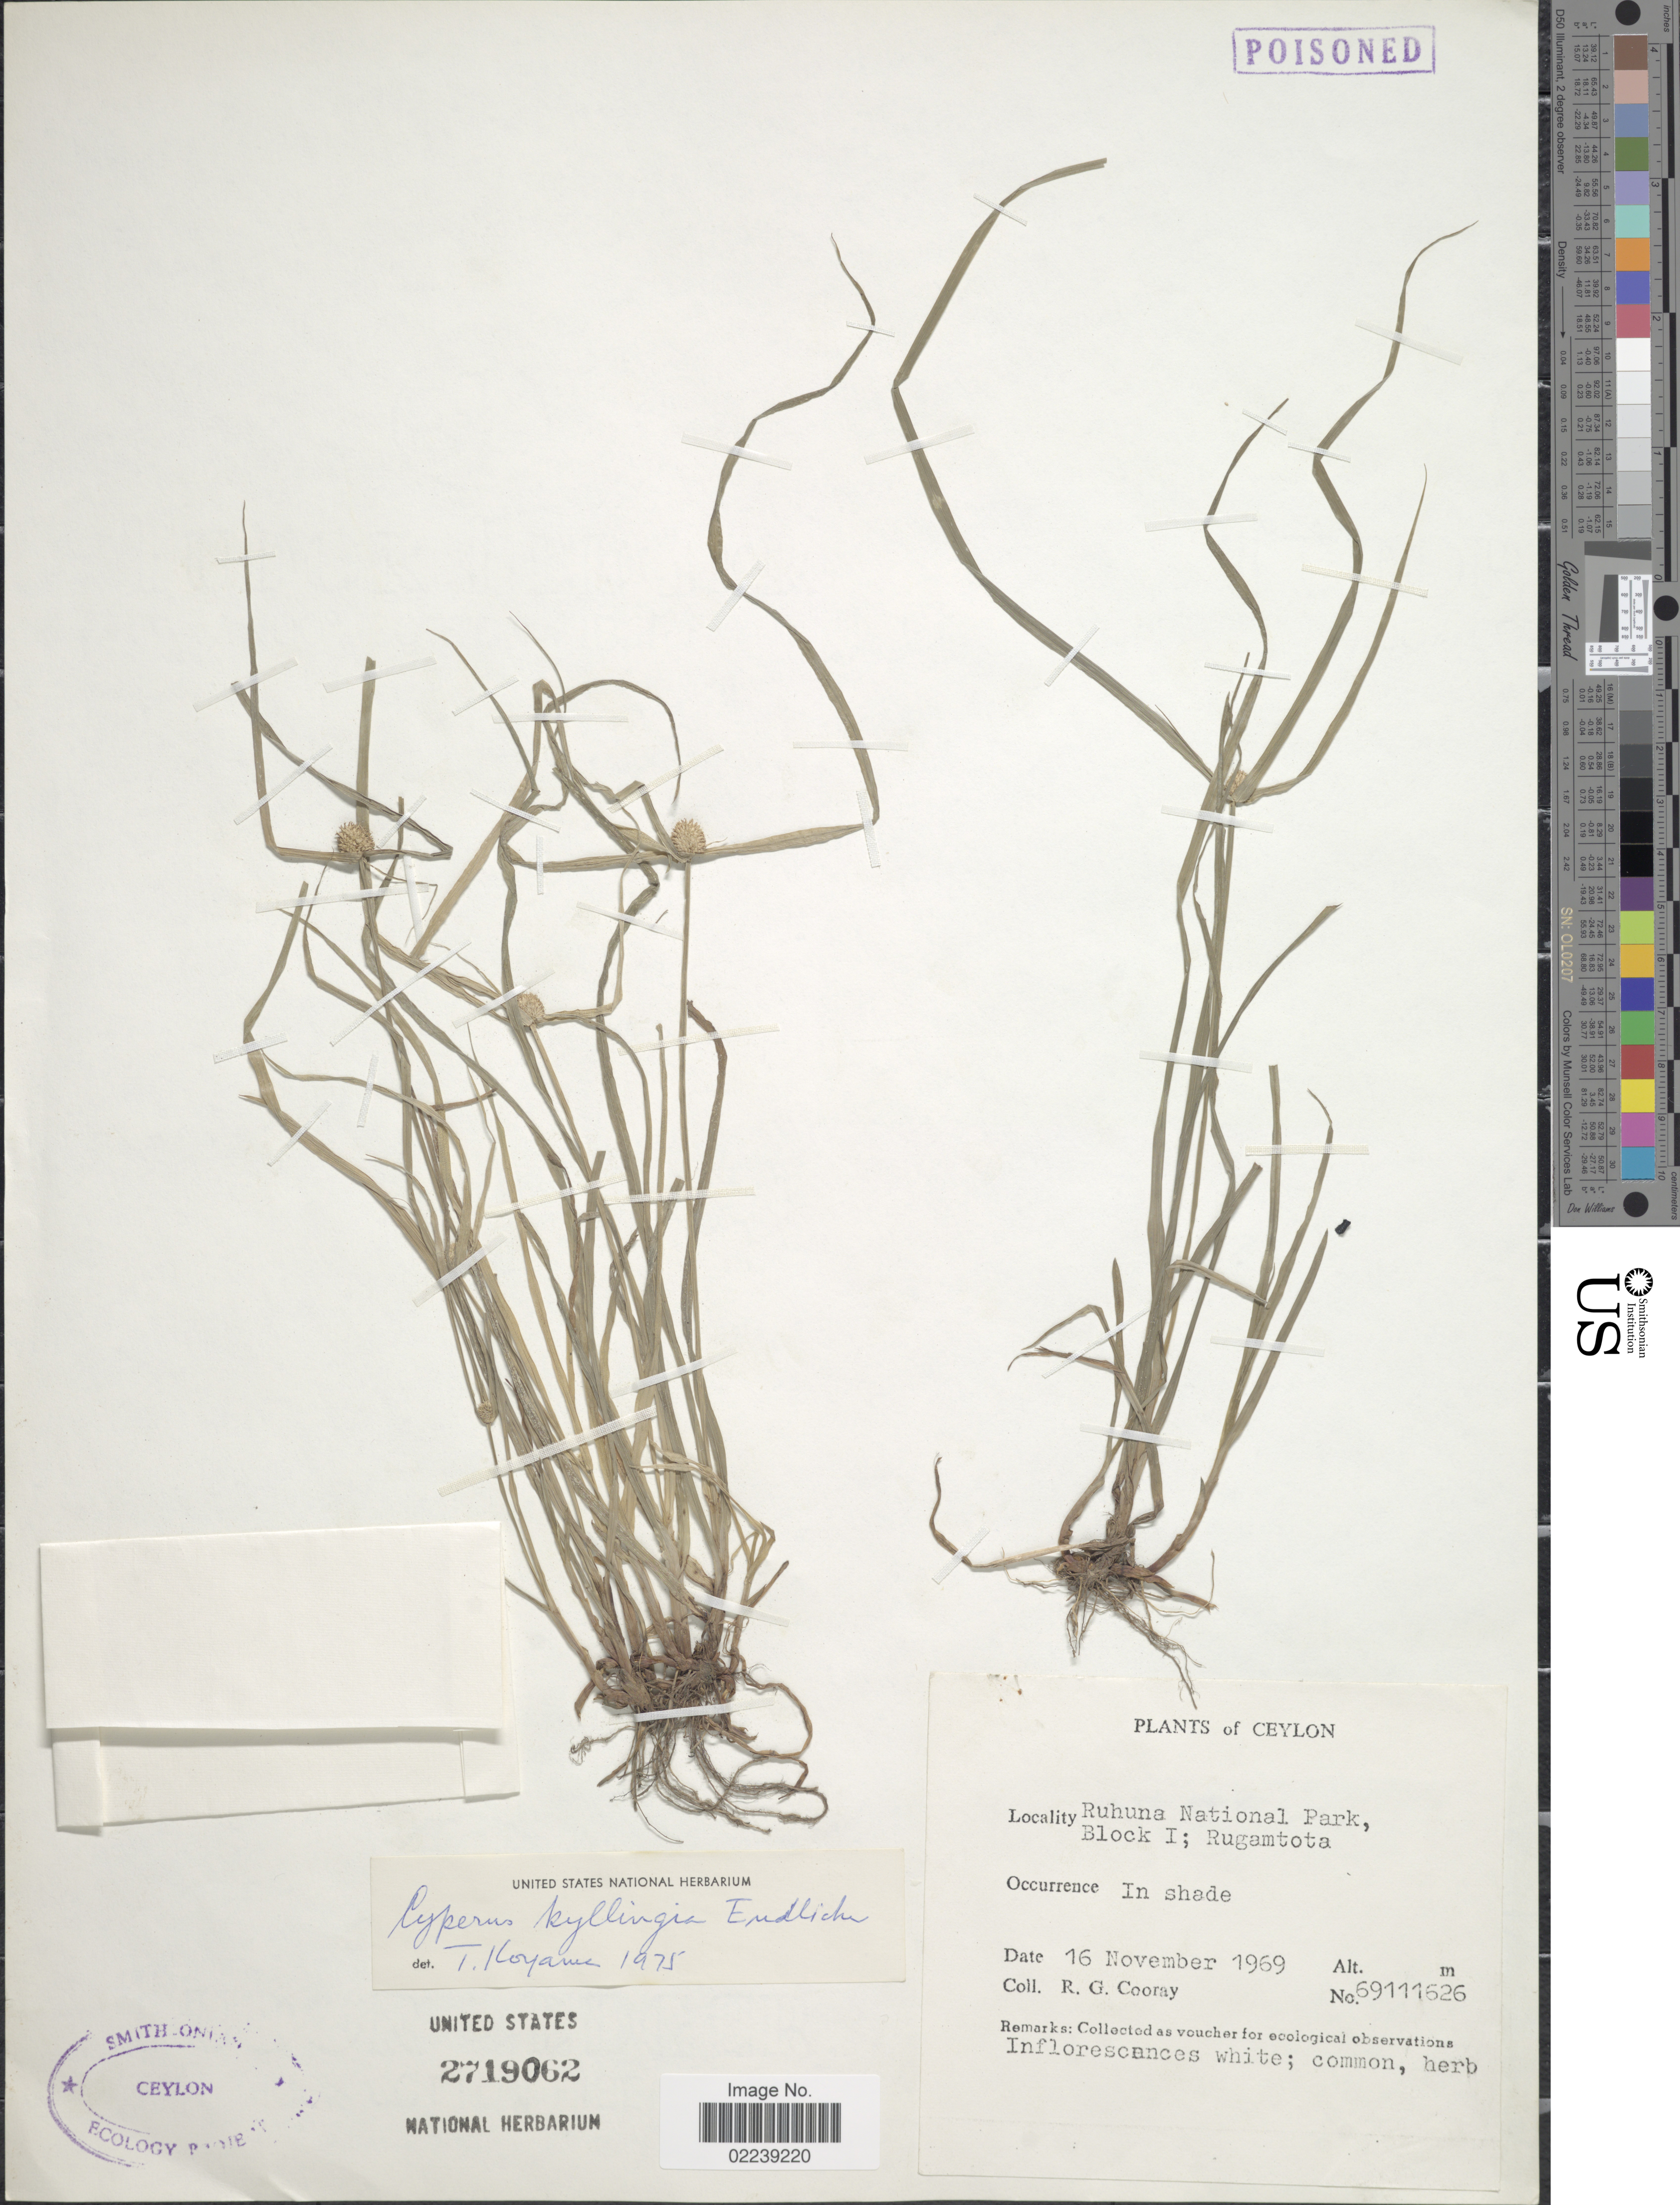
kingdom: Plantae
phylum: Tracheophyta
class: Liliopsida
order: Poales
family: Cyperaceae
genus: Cyperus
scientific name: Cyperus mindorensis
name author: (Steud.) Huygh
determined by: Strong, M. T., (US), Smithsonian Institution - National Museum of Natural History (UNITED STATES)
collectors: R. Cooray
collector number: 69111626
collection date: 1969-11-16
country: Sri Lanka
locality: Ceylon. Ruhuna National Park, Block 1; Rugamtota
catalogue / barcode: US 2719062